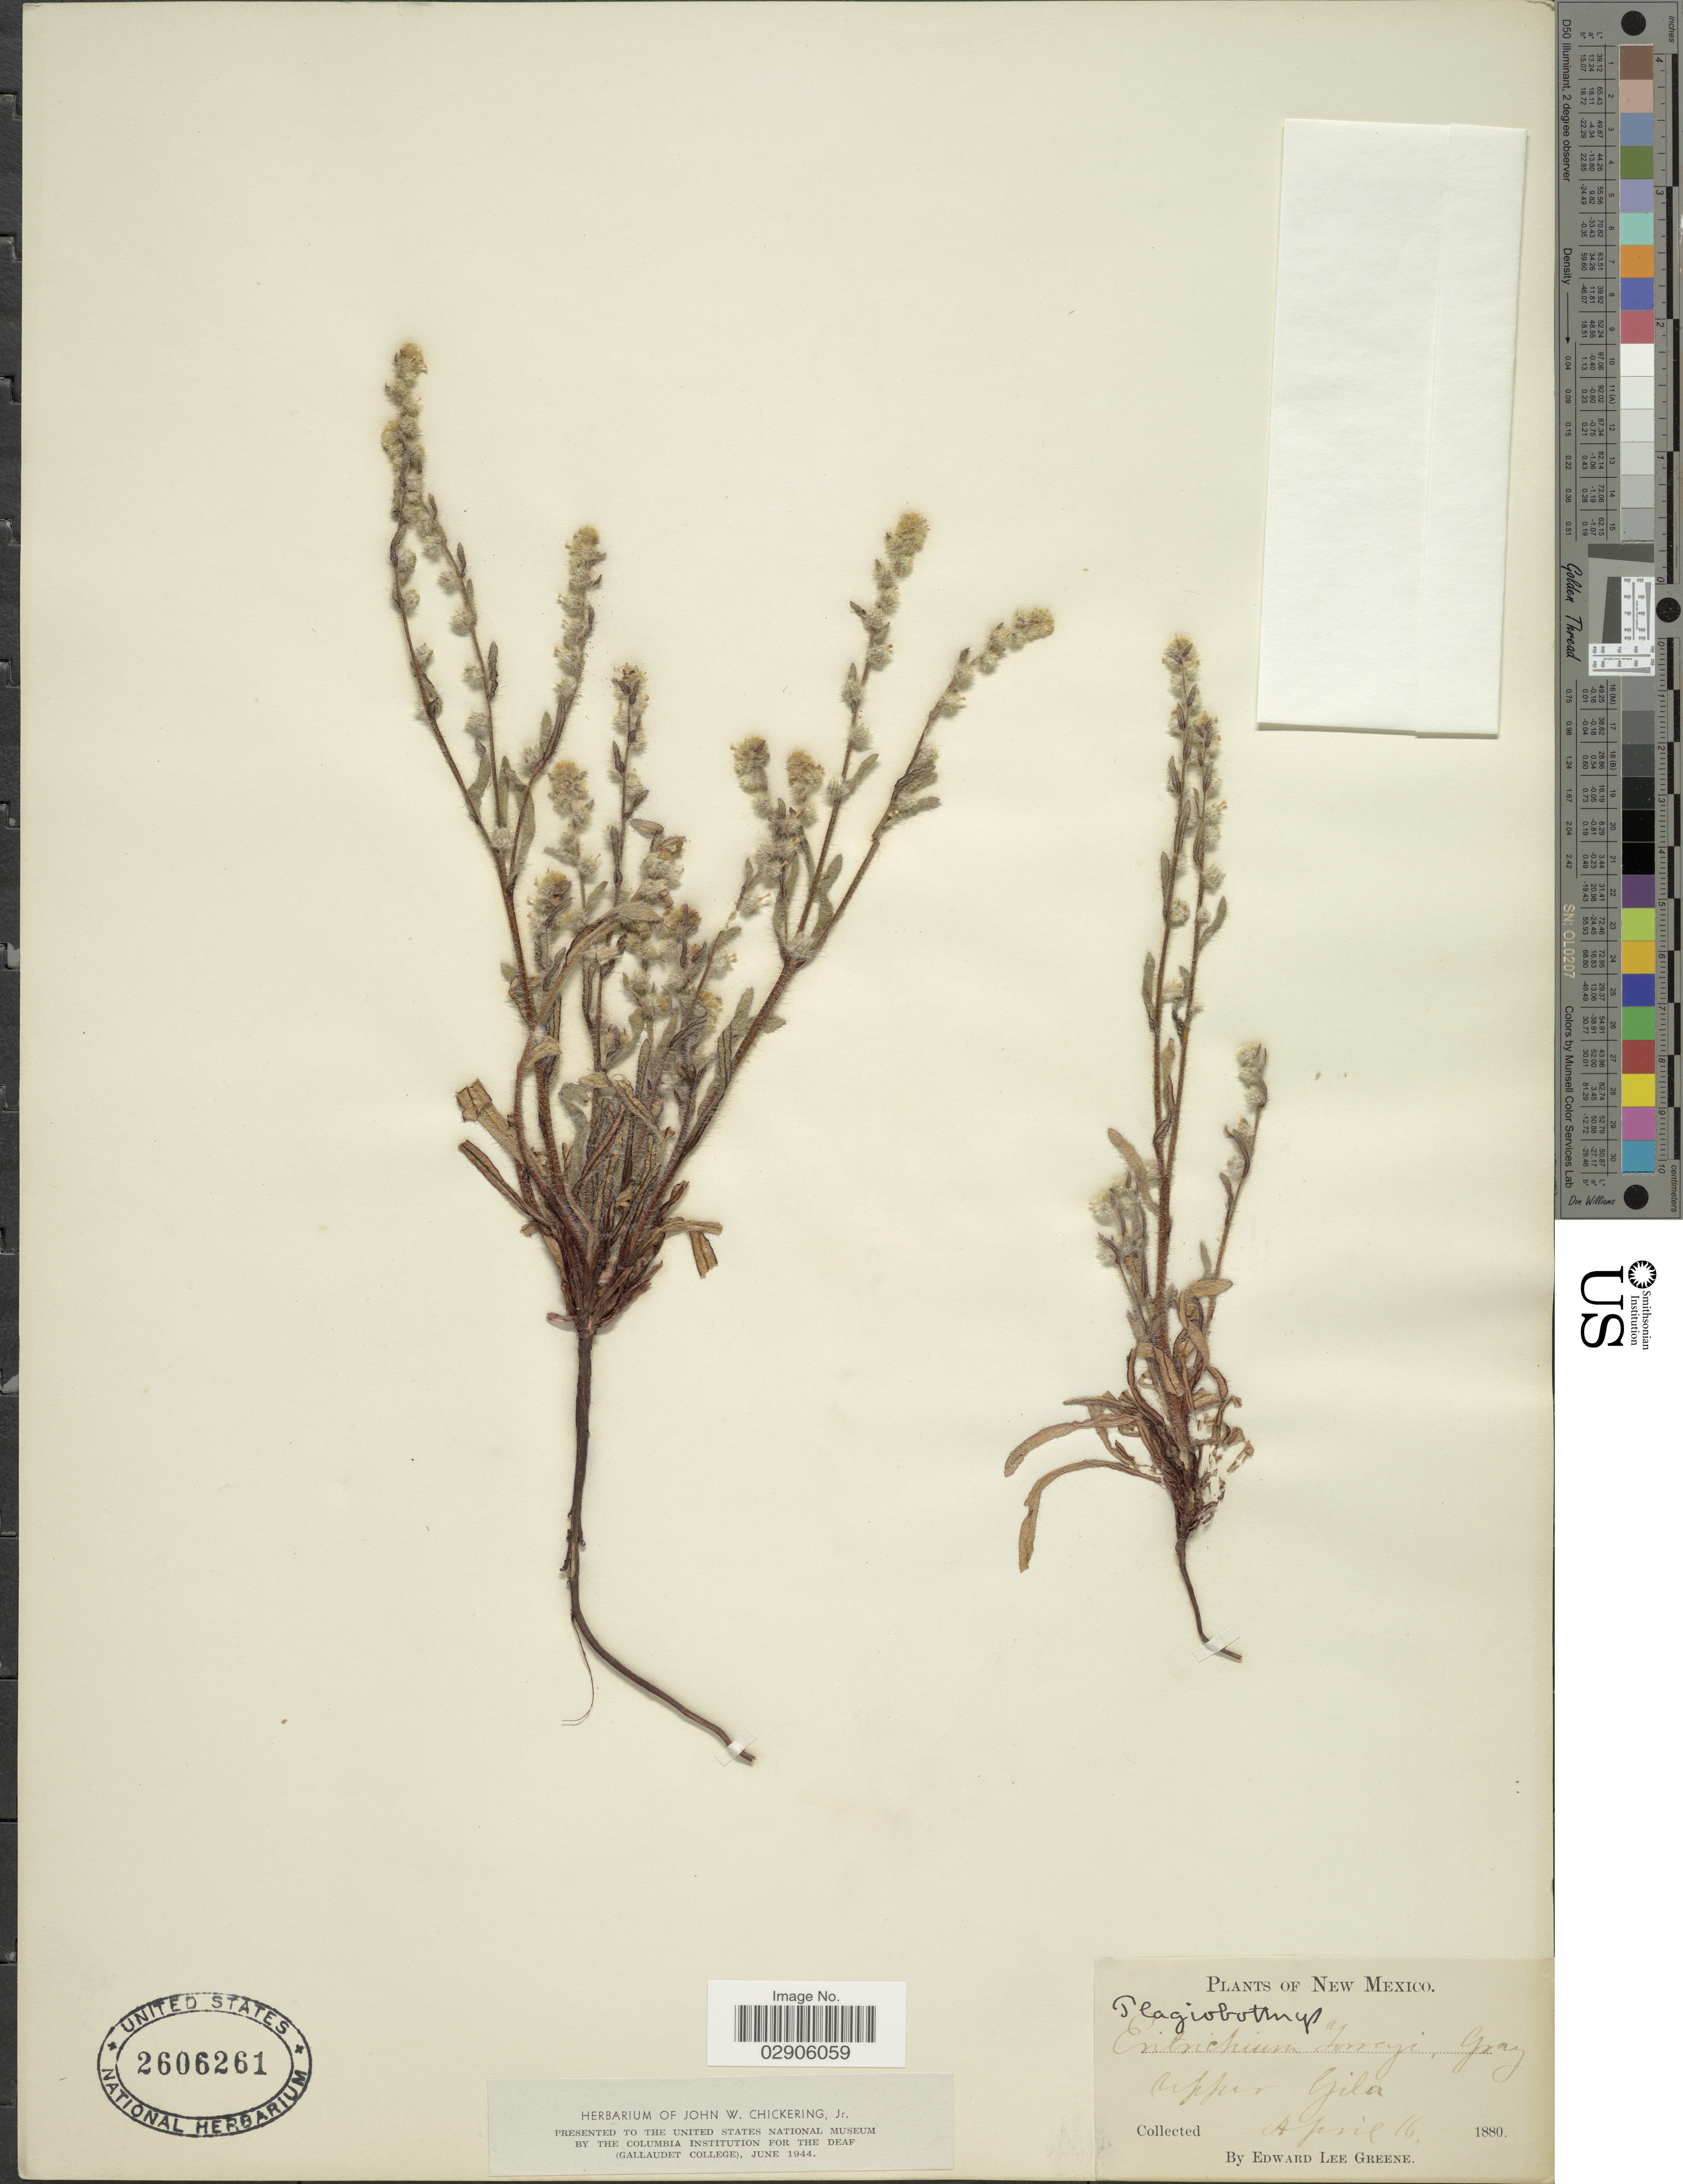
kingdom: Plantae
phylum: Tracheophyta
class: Magnoliopsida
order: Boraginales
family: Boraginaceae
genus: Plagiobothrys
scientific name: Plagiobothrys sp.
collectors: E. L. Greene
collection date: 1880-04-16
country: United States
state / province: New Mexico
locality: Upper Gila.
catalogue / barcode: US 2606261